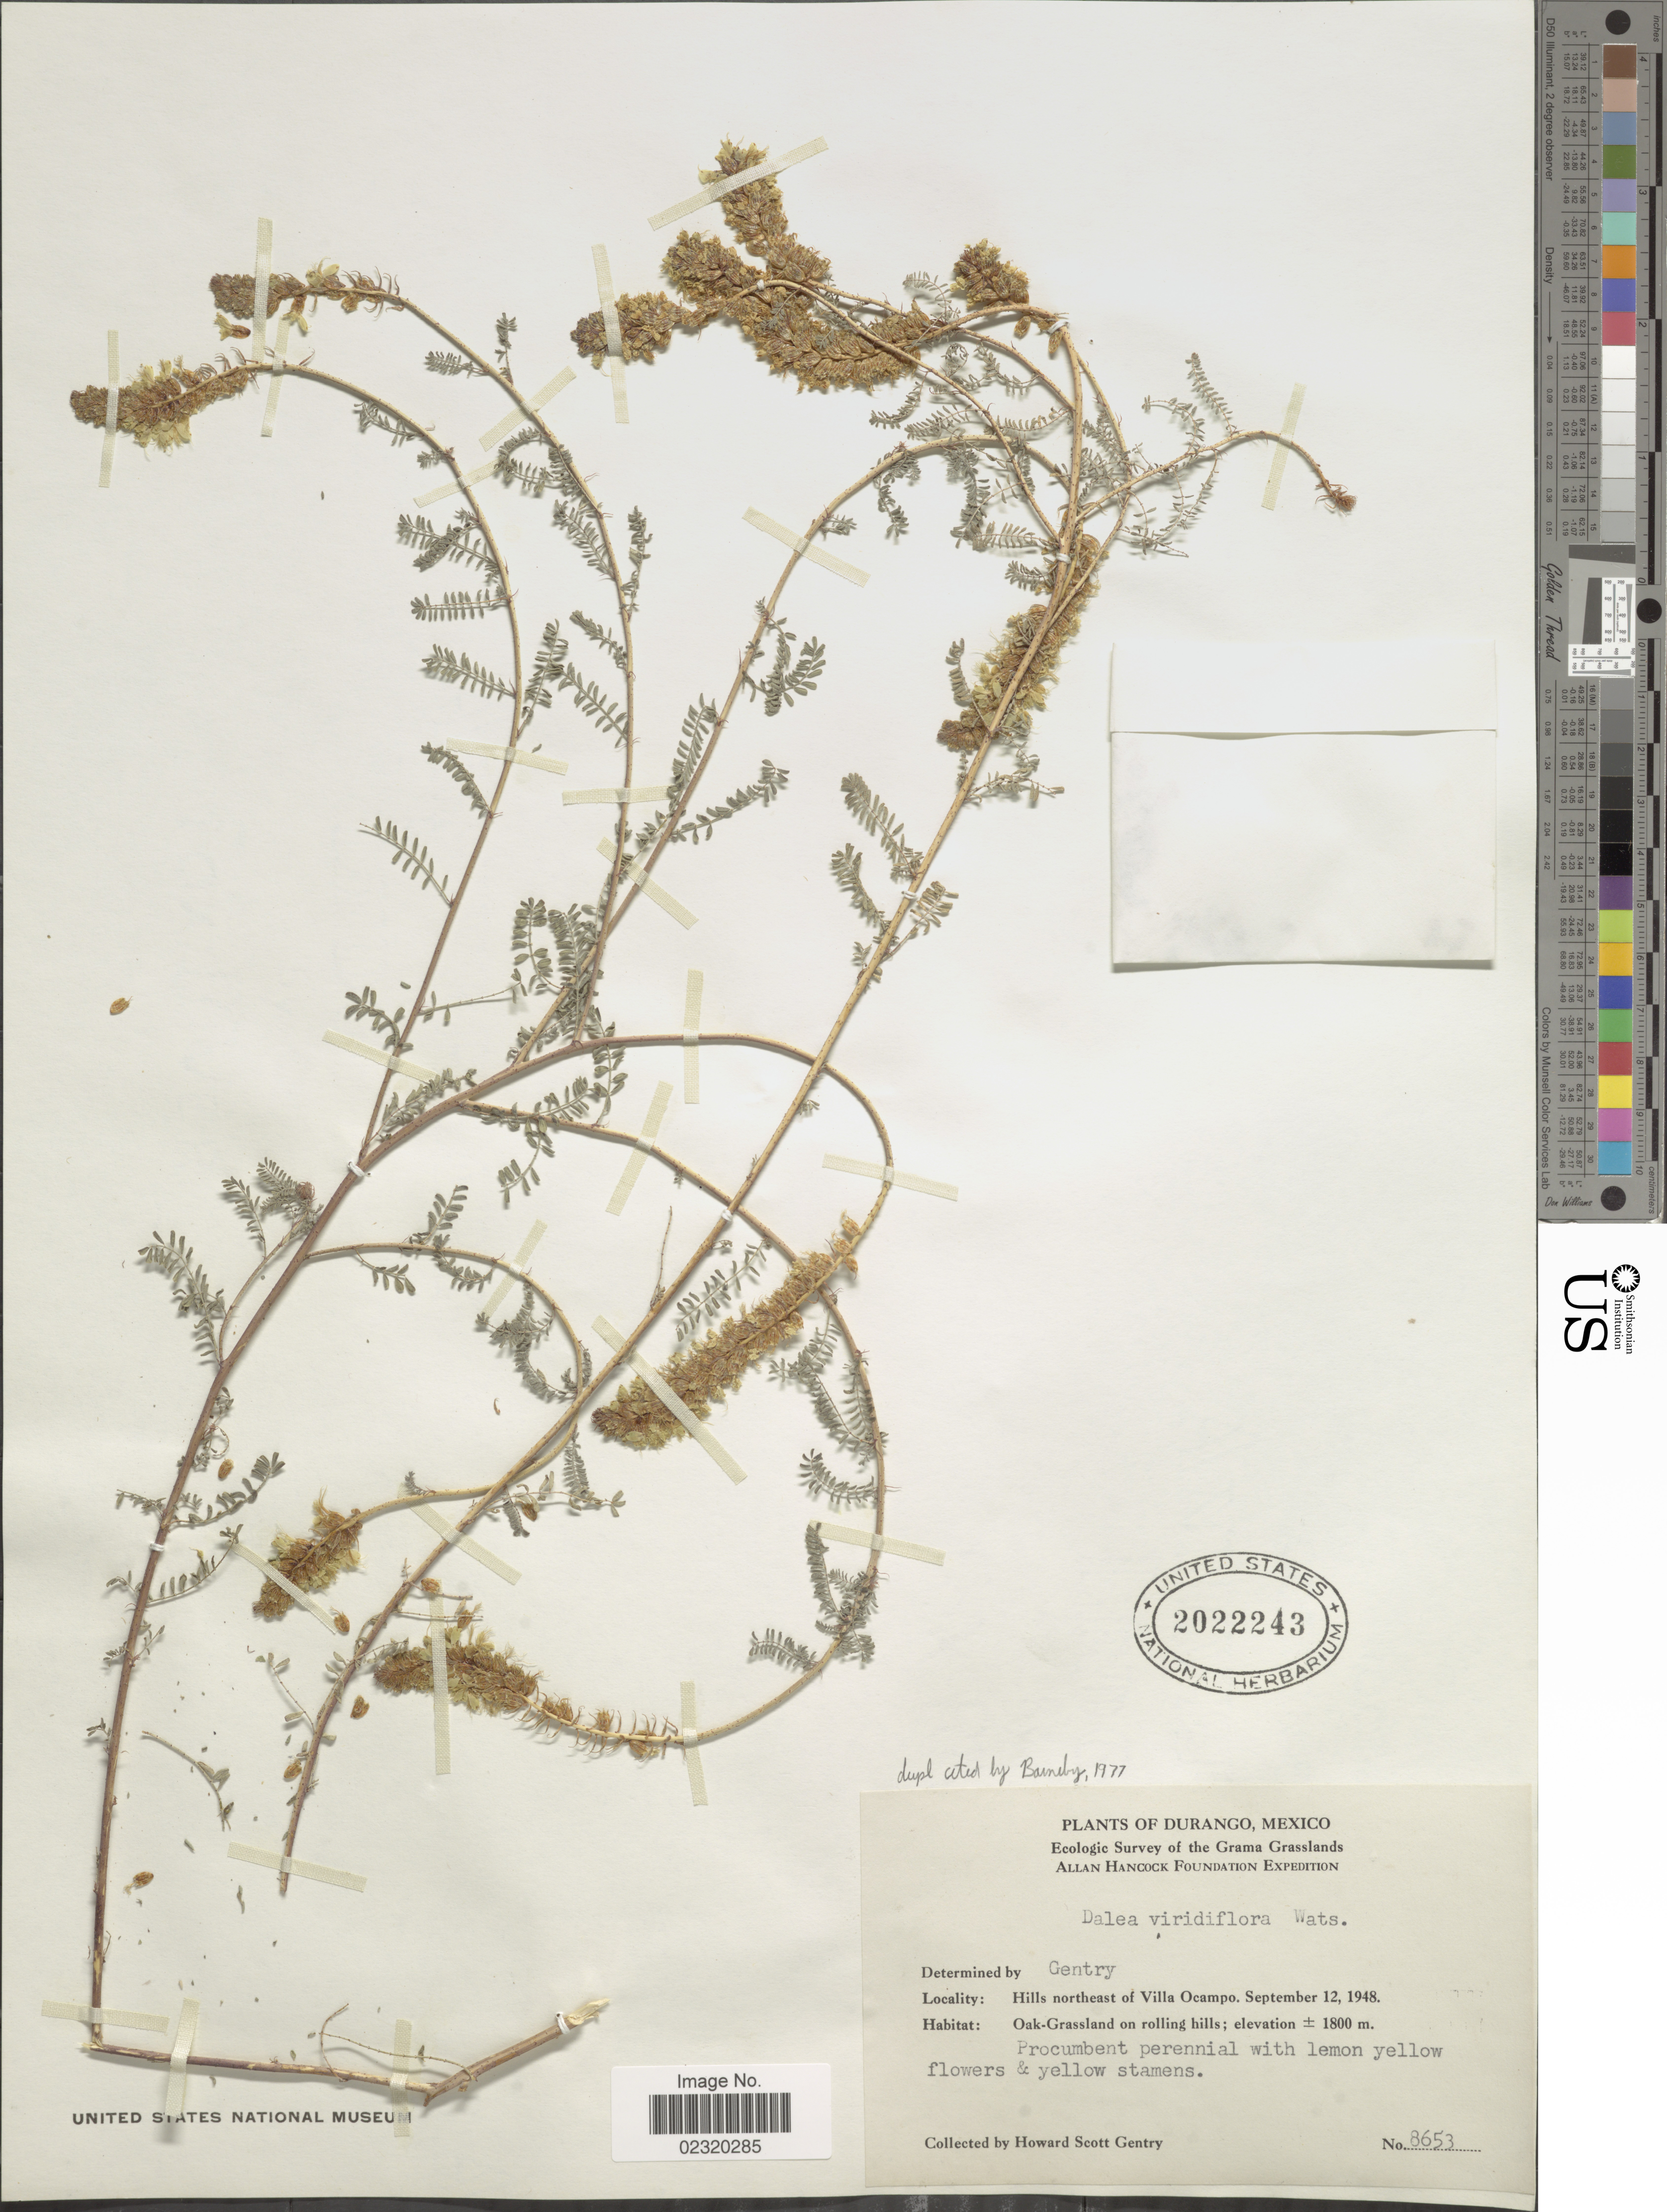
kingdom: Plantae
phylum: Tracheophyta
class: Magnoliopsida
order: Fabales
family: Fabaceae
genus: Dalea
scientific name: Dalea viridiflora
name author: S. Watson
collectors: H. S. Gentry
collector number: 8653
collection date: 1948-09-12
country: Mexico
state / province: Durango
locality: Ecologic Survey of the Grama Grasslands, Hills northeast of Villa Ocampo, Oak-Grasslands on rolling hills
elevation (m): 1800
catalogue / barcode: US 2022243